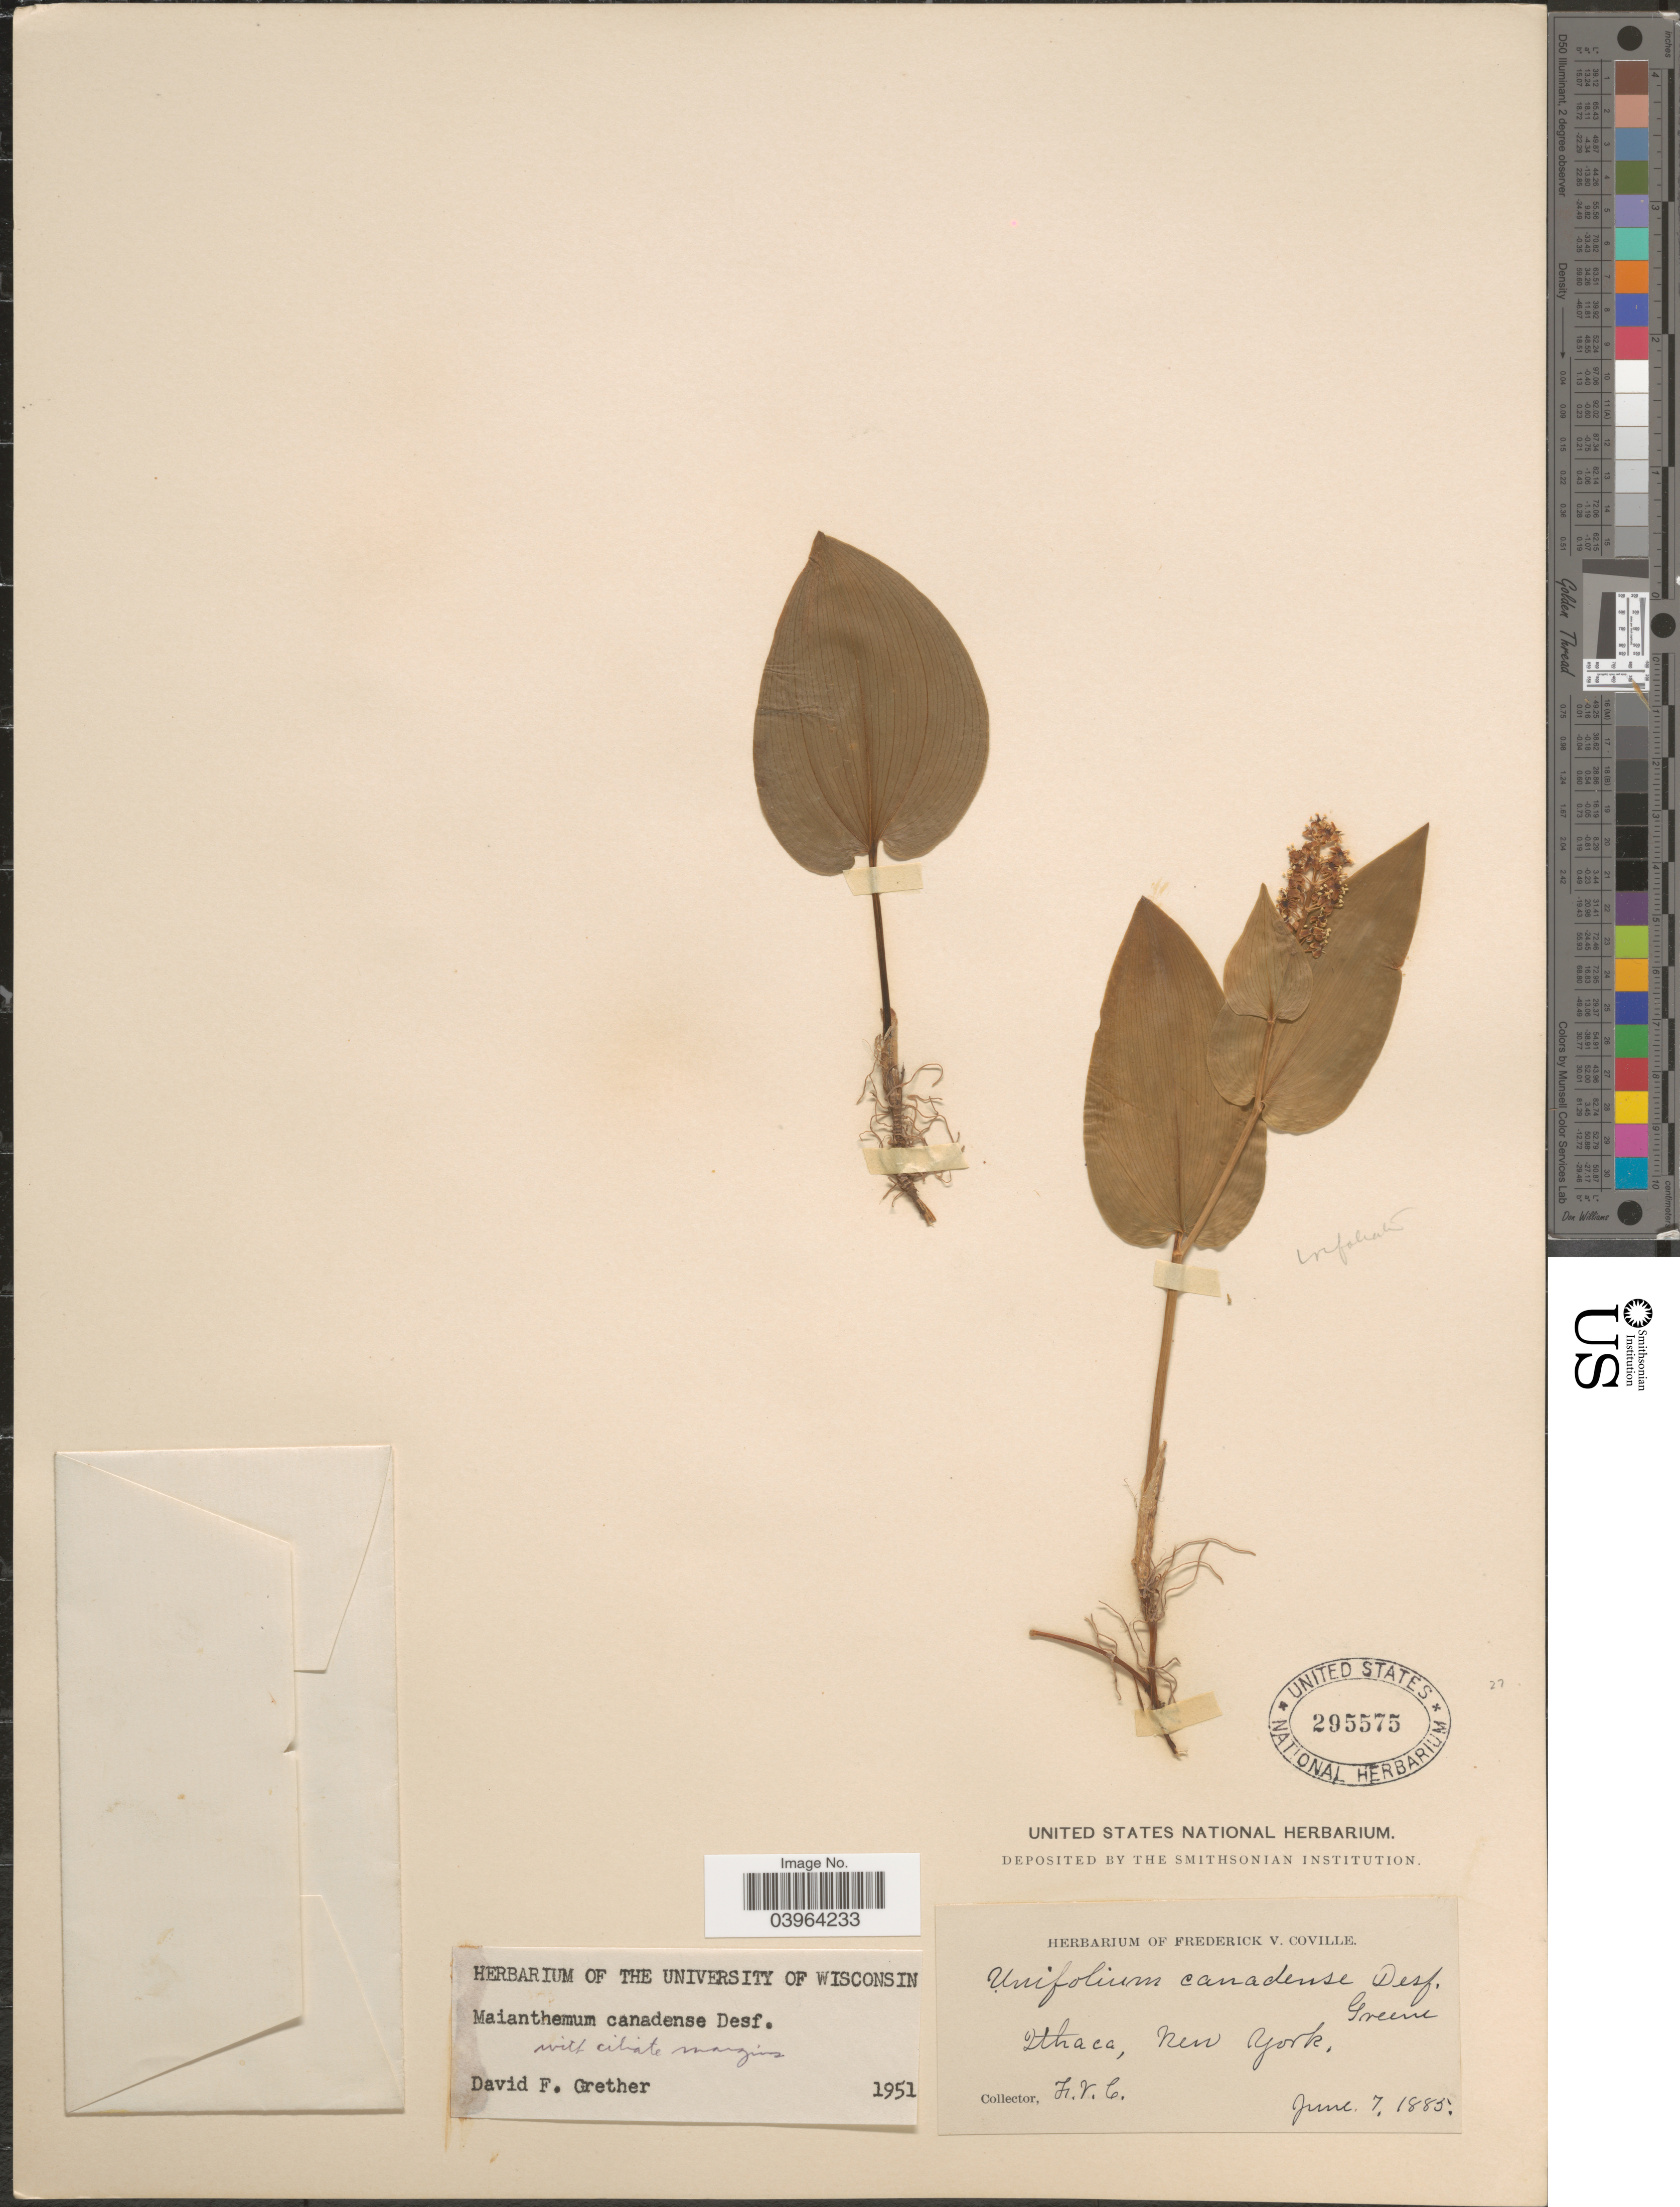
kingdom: Plantae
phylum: Tracheophyta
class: Liliopsida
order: Asparagales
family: Asparagaceae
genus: Maianthemum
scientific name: Maianthemum canadense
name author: Desf.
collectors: F. V. Coville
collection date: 1885-06-07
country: United States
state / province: New York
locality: Ithaca.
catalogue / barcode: US 295575